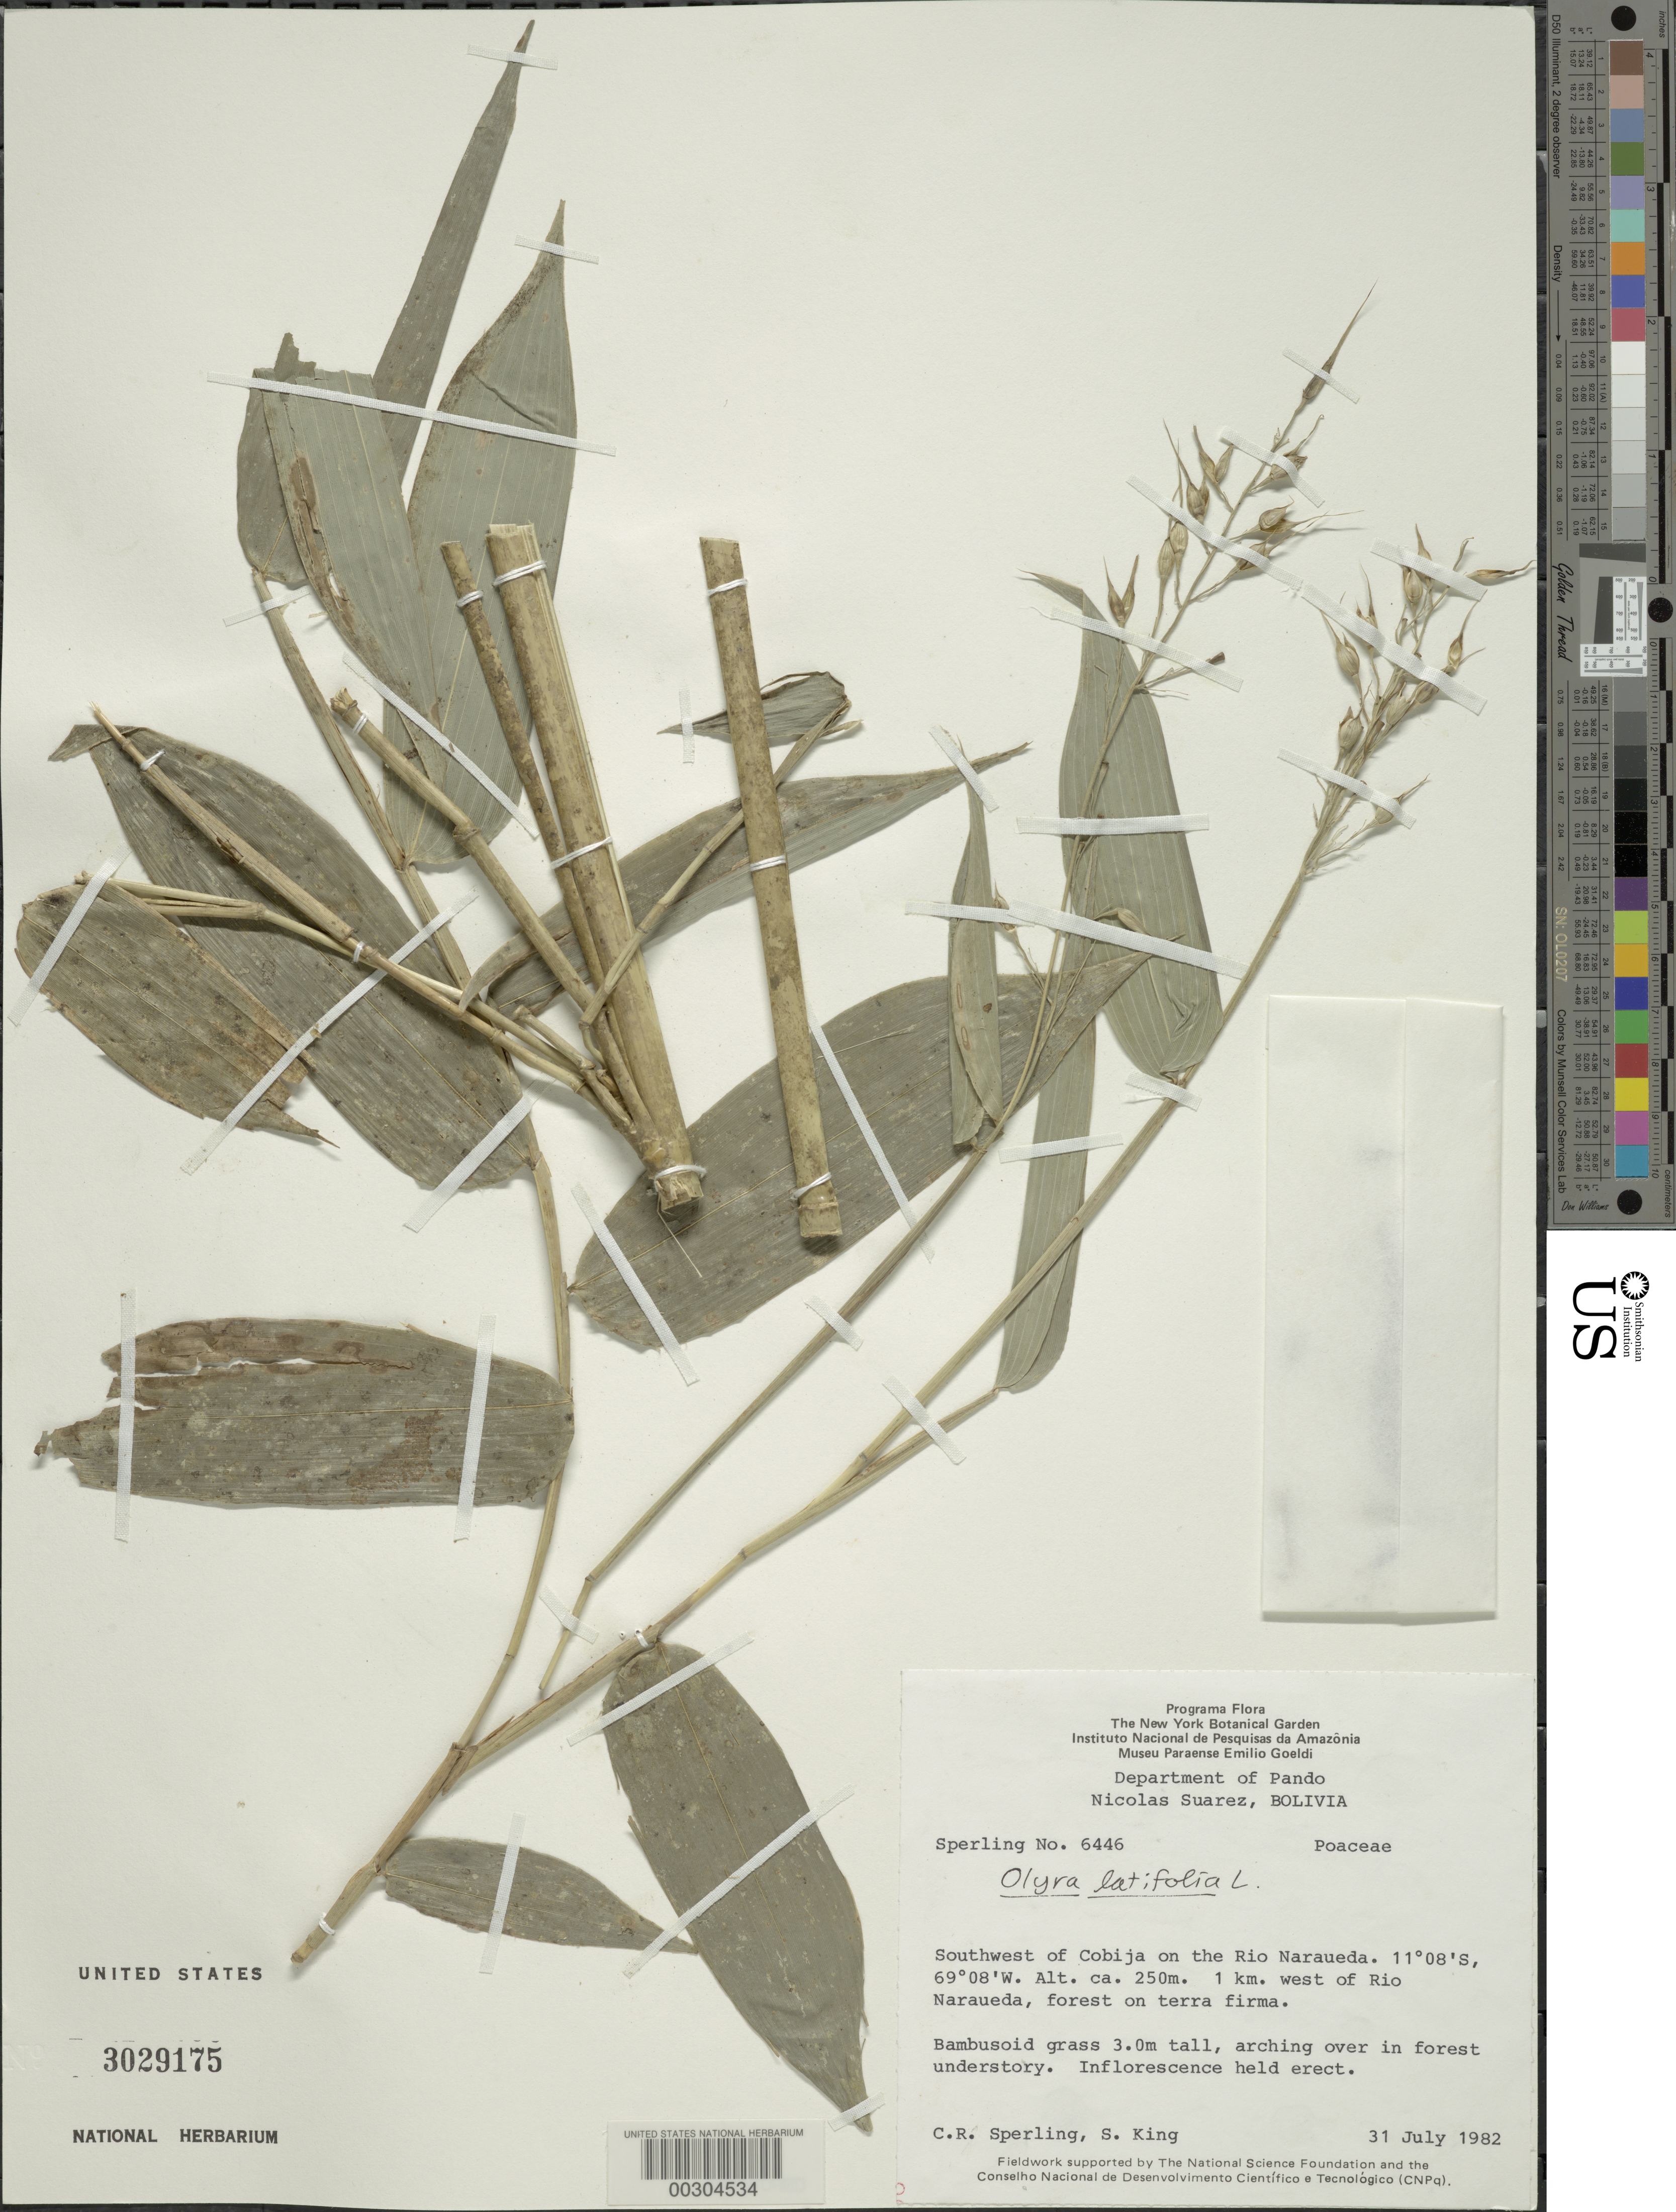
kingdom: Plantae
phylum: Tracheophyta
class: Liliopsida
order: Poales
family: Poaceae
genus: Olyra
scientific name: Olyra latifolia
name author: L.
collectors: C. R. Sperling & S. R. King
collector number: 6446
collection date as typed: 31 Jul 1982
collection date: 1982-07-31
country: Bolivia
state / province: Pando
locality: Rio Naraueda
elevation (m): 250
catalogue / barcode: US 3029175